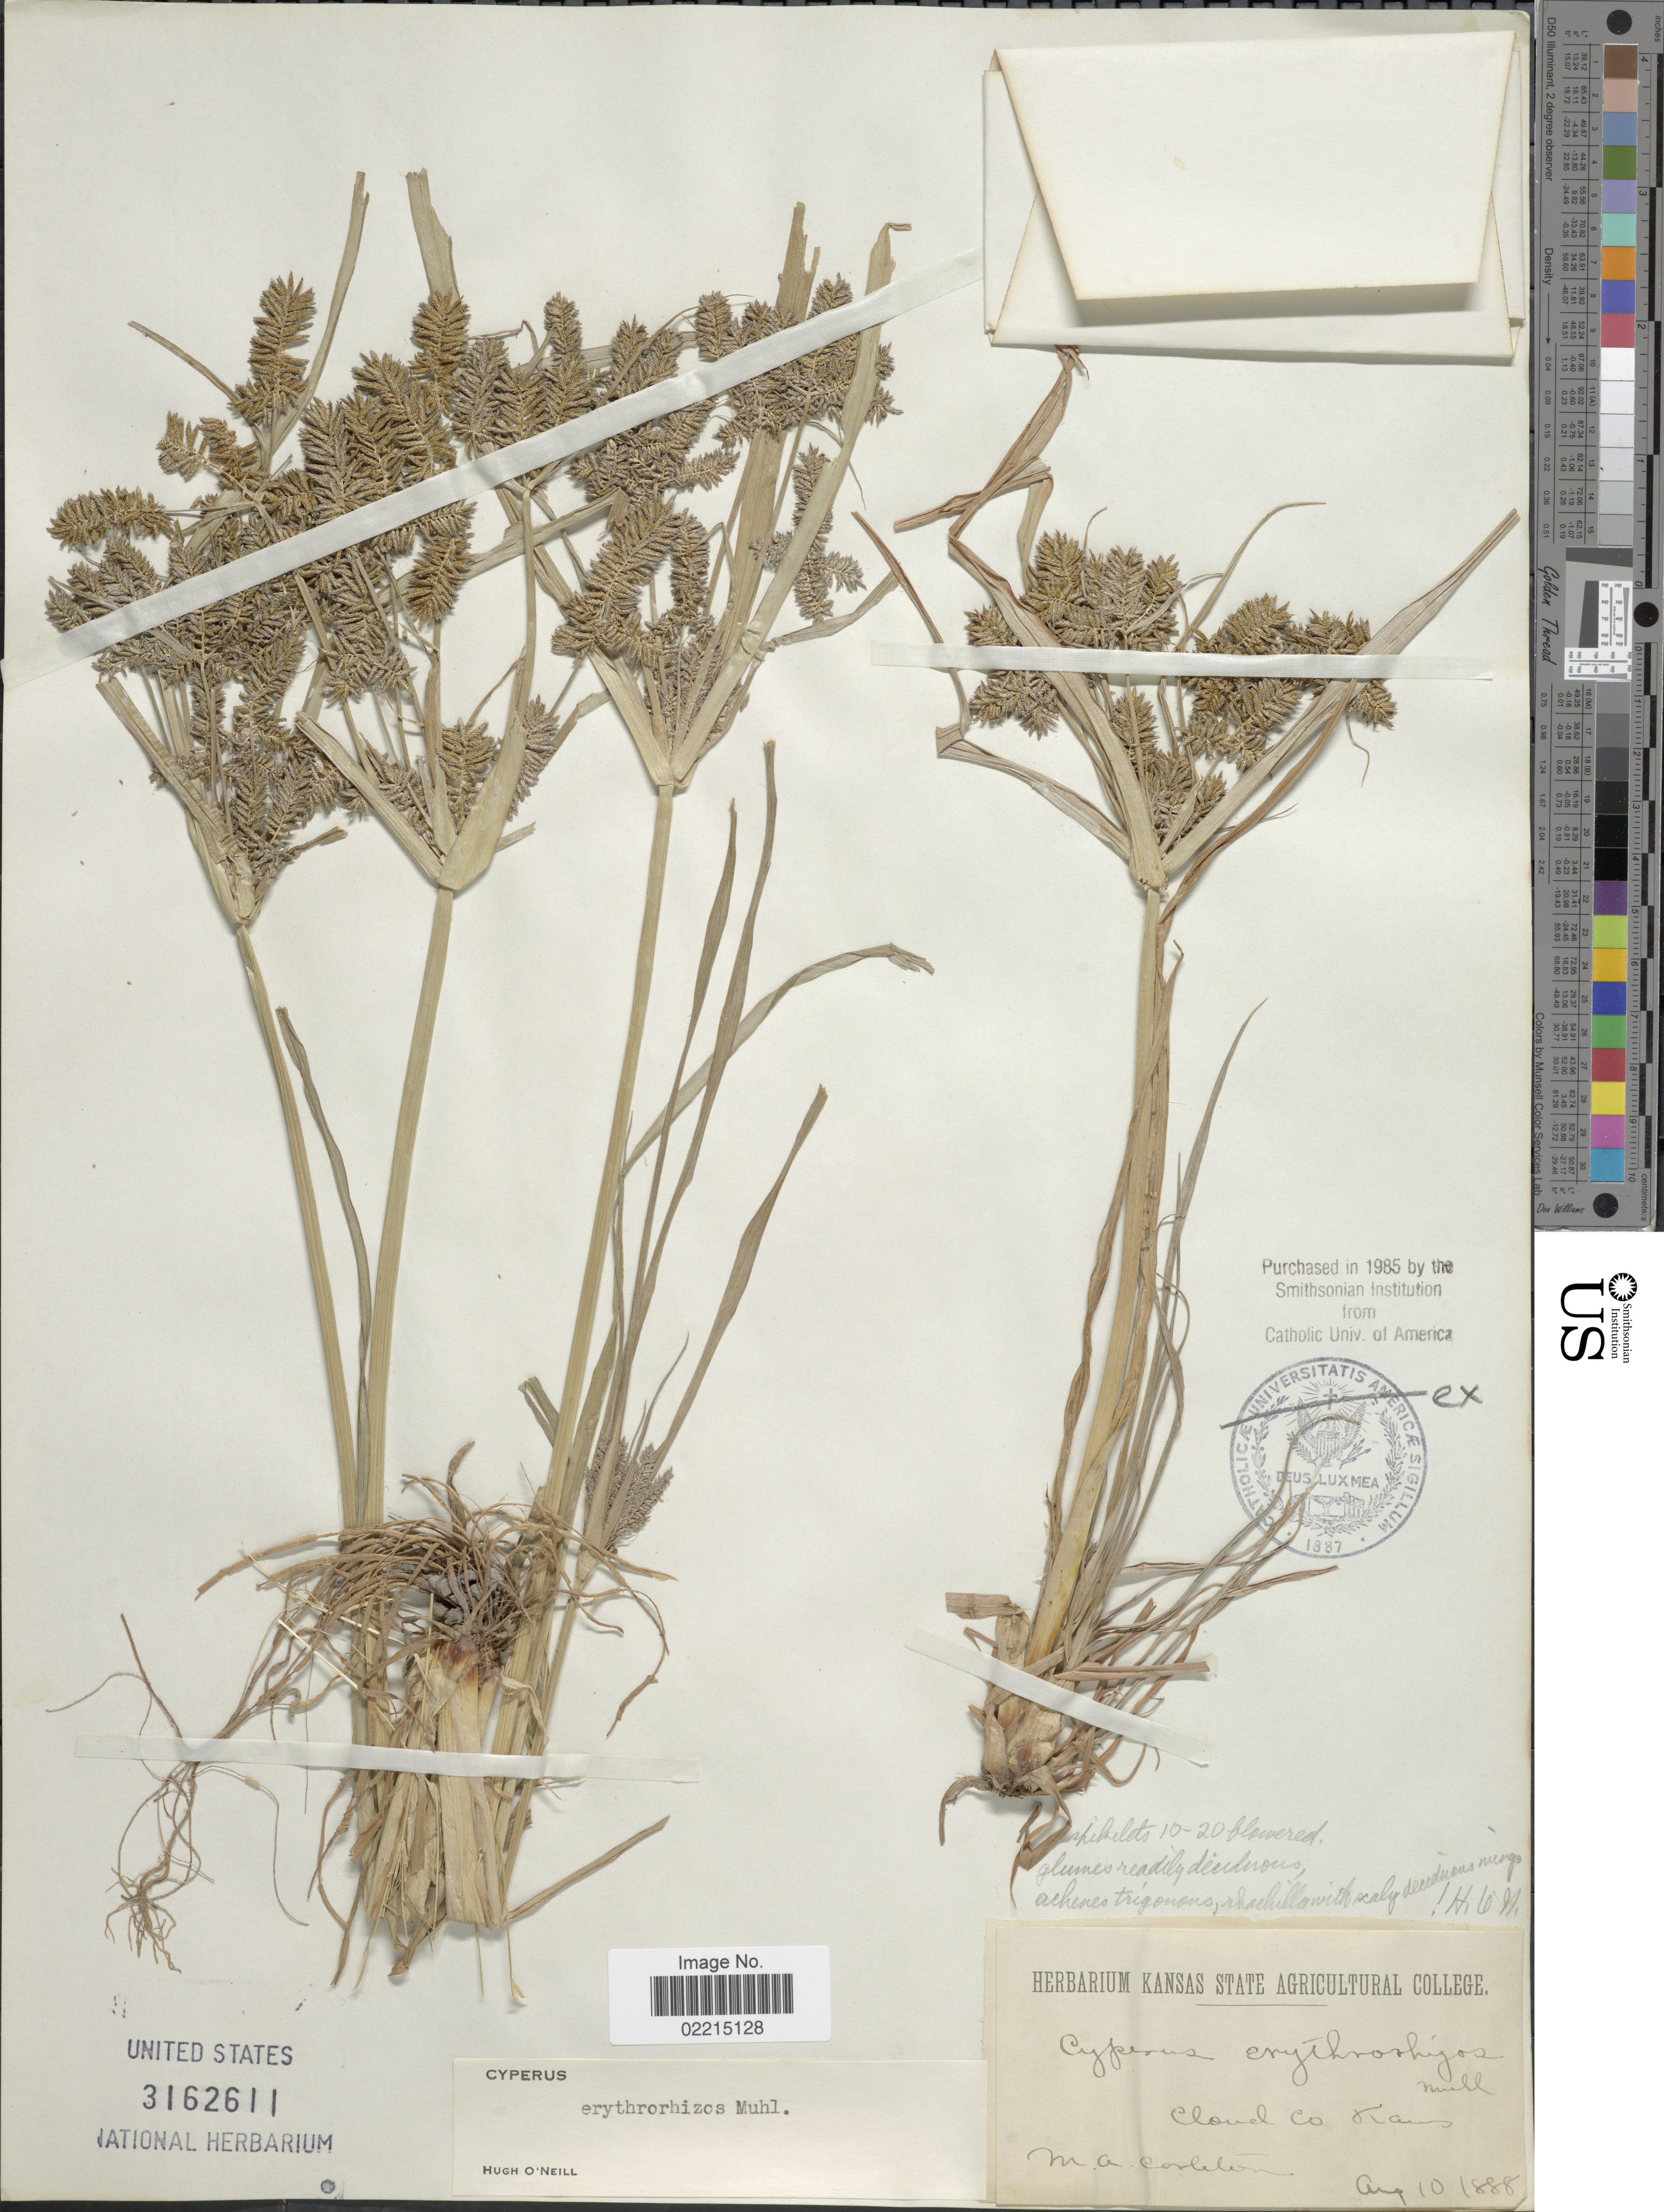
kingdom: Plantae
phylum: Tracheophyta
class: Liliopsida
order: Poales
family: Cyperaceae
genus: Cyperus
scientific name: Cyperus erythrorhizos Muhl.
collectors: M. A. Carleton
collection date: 1888-08-10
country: United States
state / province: Kansas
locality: Cloud Co.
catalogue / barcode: US 3162611